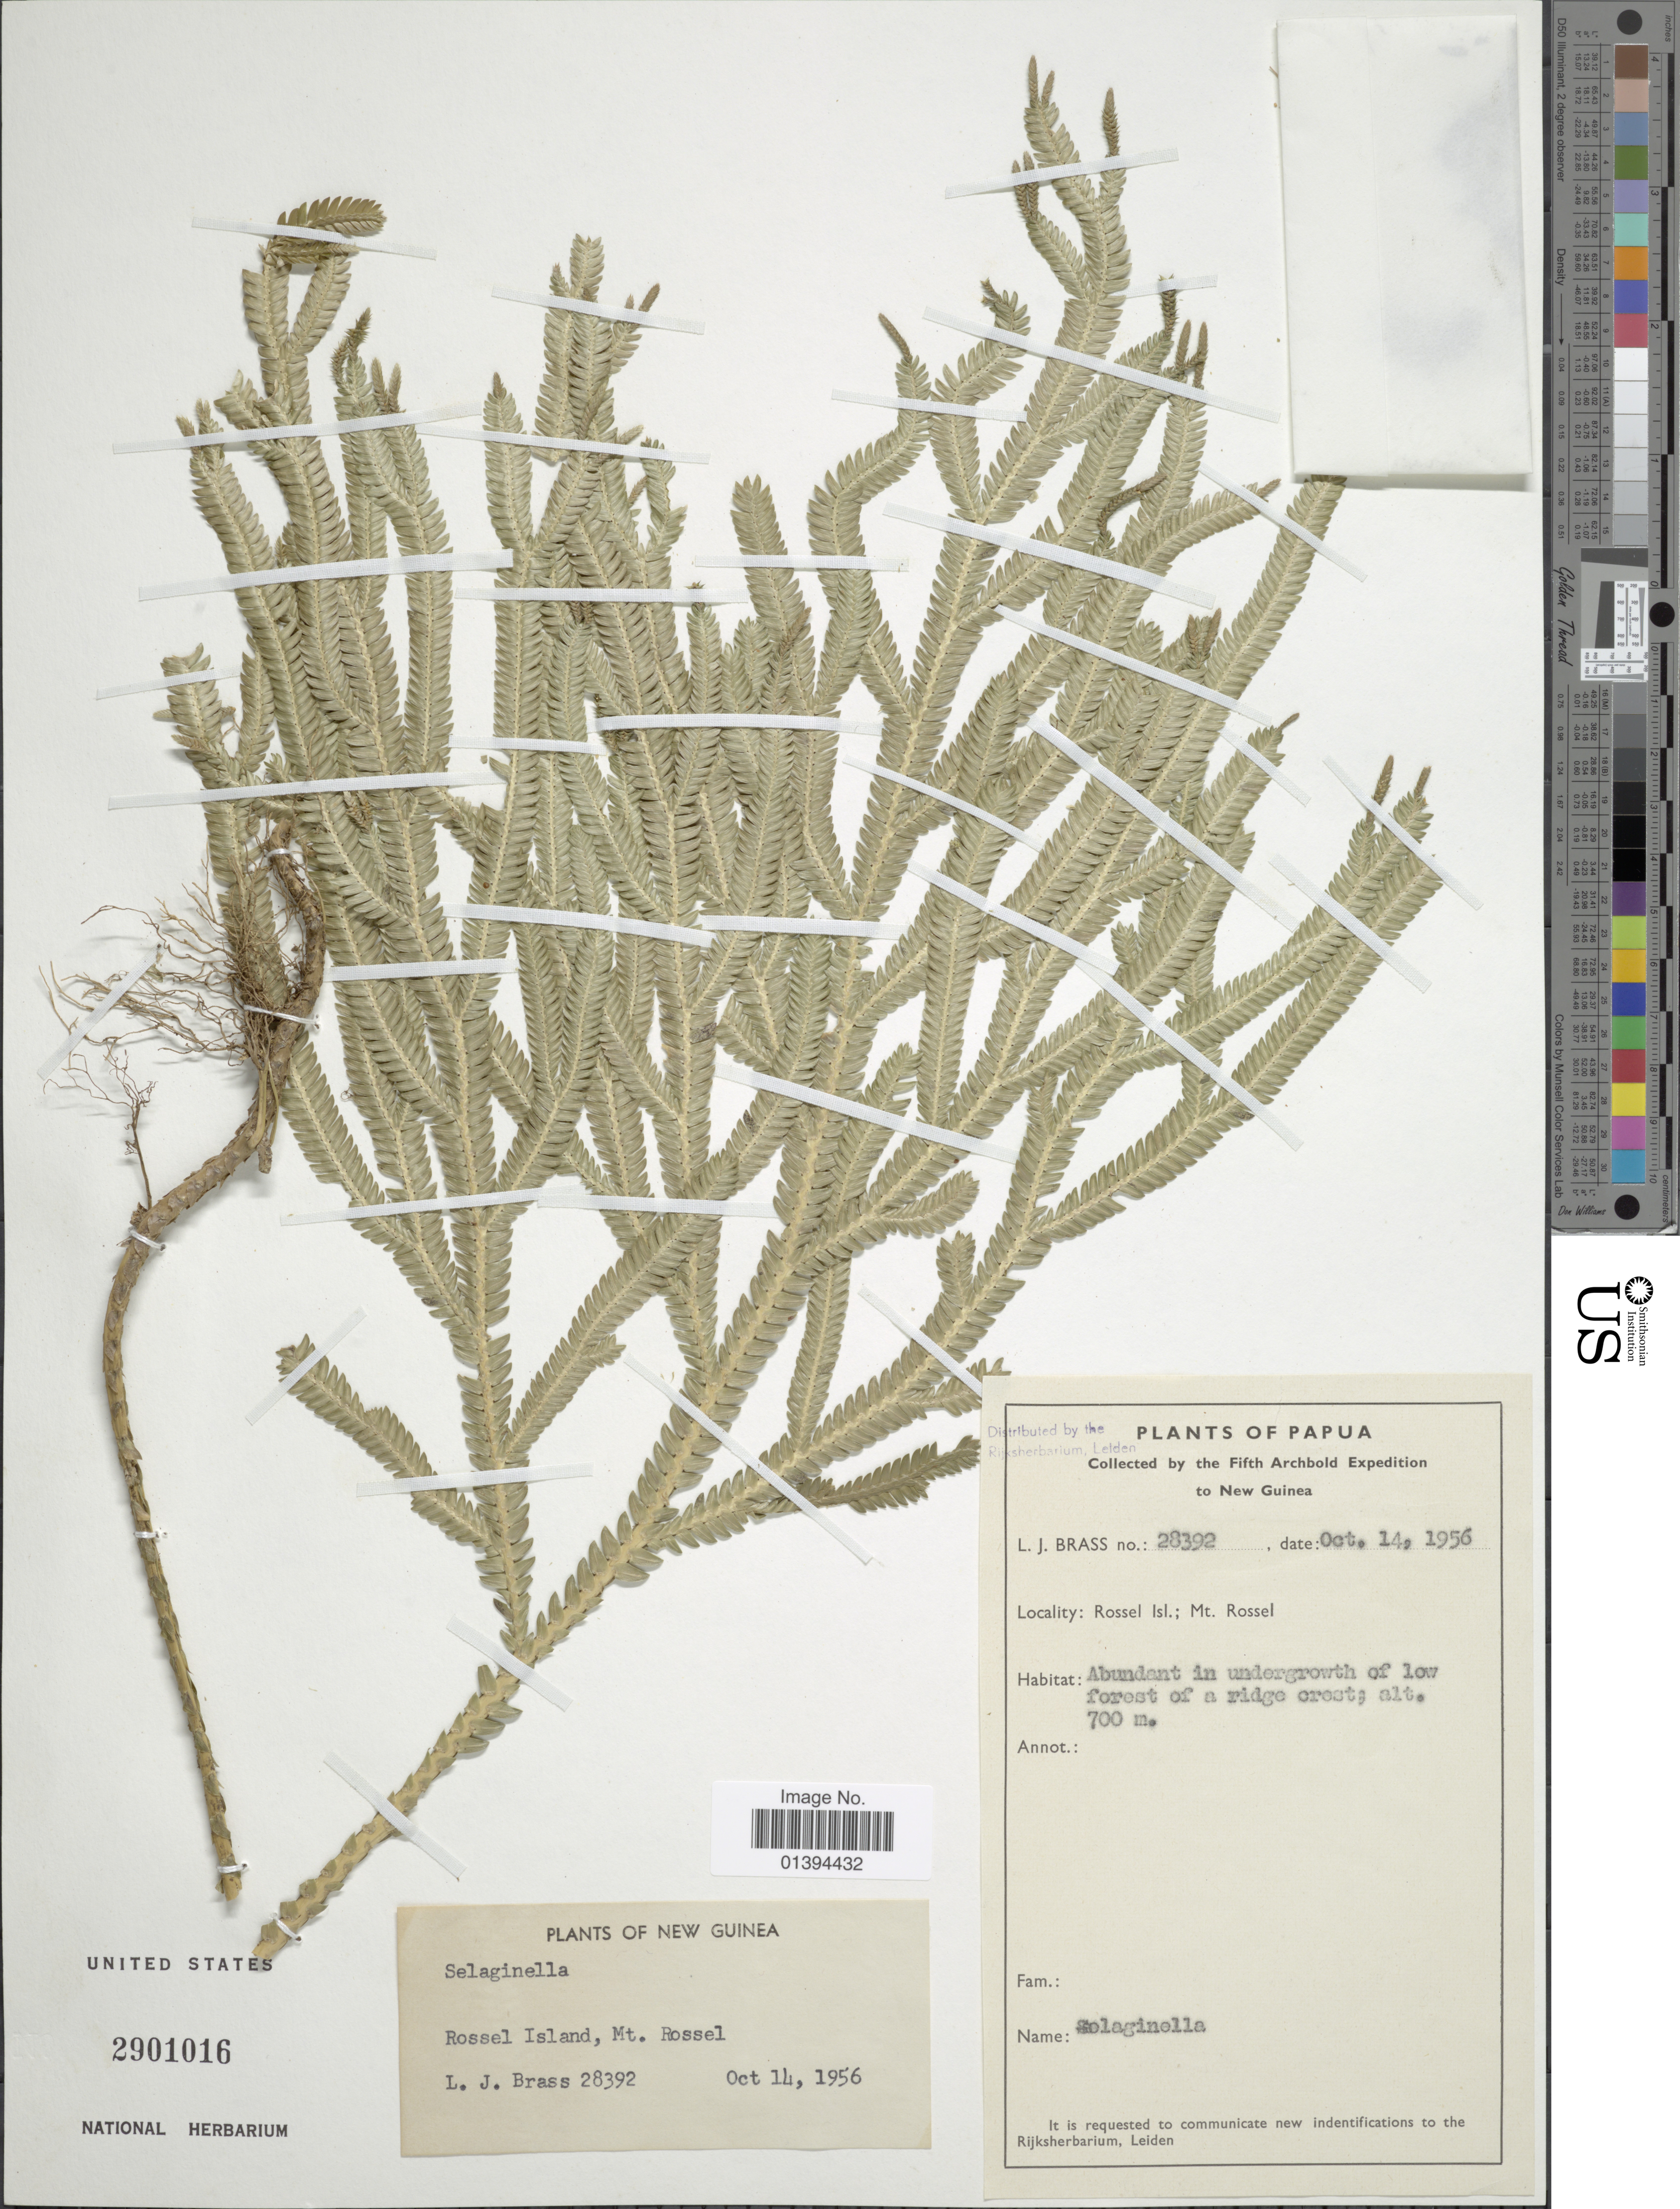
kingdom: Plantae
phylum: Tracheophyta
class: Lycopodiopsida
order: Selaginellales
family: Selaginellaceae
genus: Selaginella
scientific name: Selaginella sp.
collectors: L. J. Brass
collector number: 28392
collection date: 1956-10-14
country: Papua New Guinea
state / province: Milne Bay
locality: Rossel Isl., Mt. Rossel, New Guinea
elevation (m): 700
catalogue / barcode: US 2901016